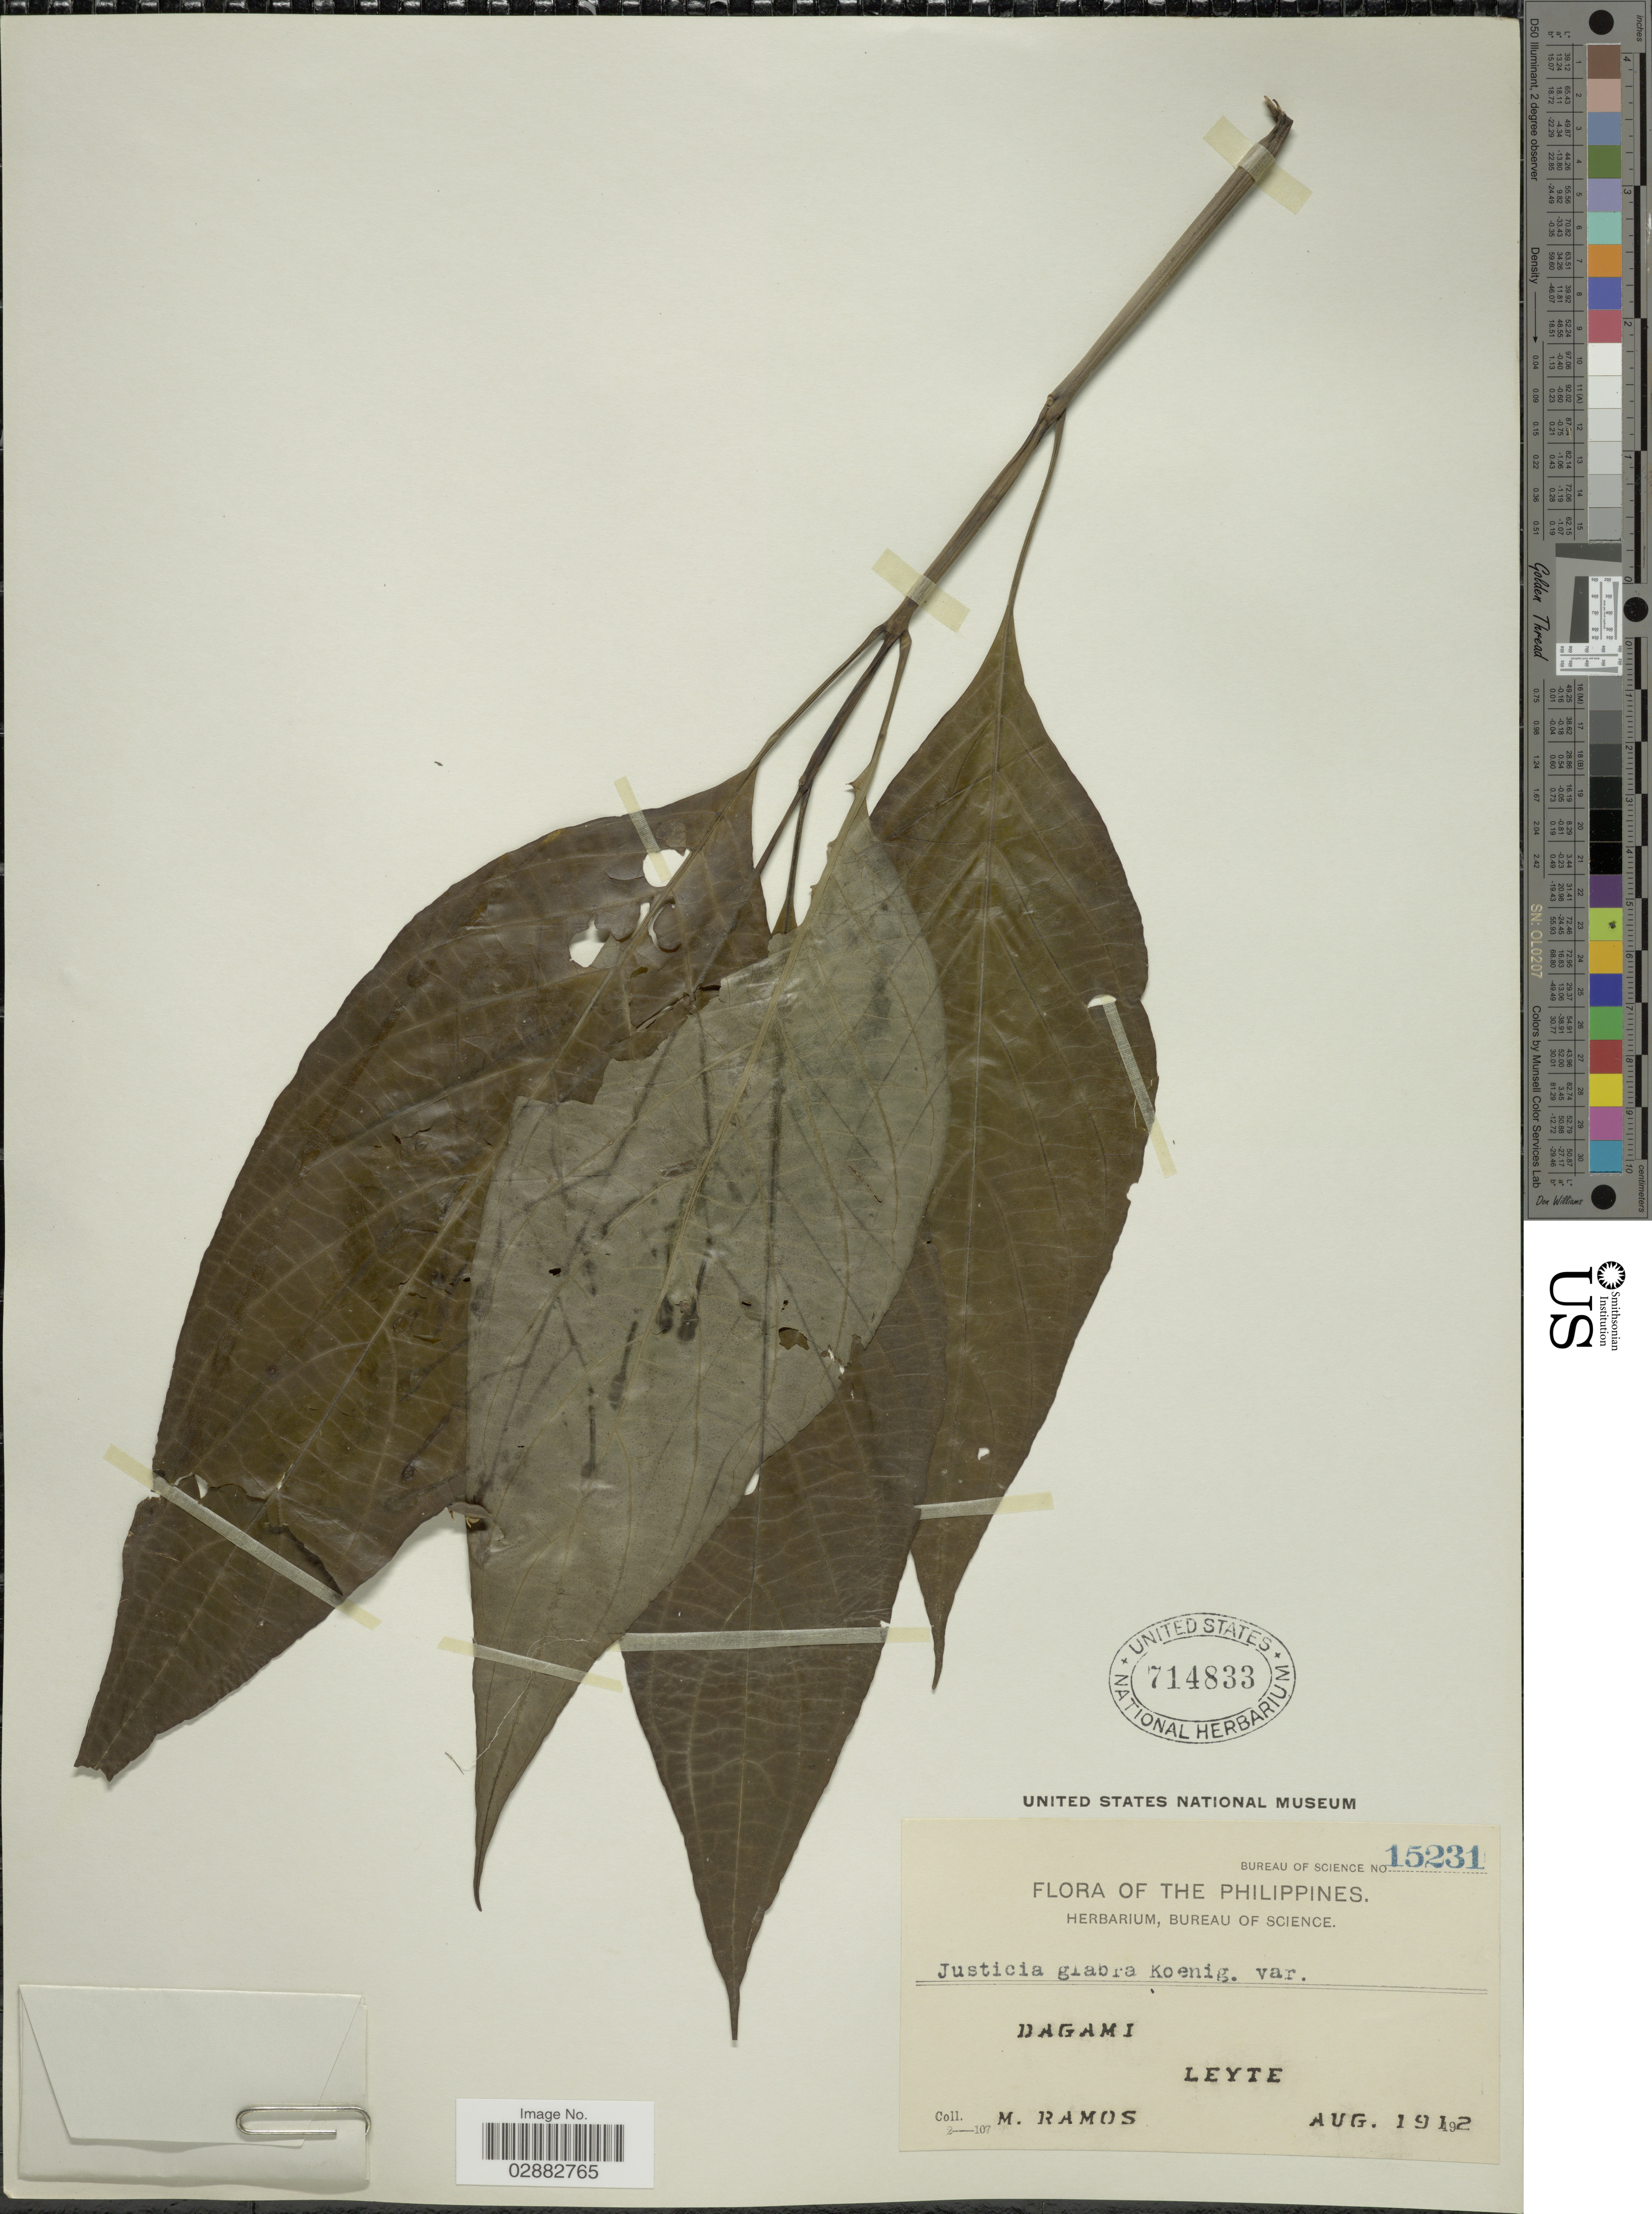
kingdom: Plantae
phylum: Tracheophyta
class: Magnoliopsida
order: Lamiales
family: Acanthaceae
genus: Justicia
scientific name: Justicia glabra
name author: K.D. Koenig ex Roxb.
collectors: M. Ramos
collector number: Bureau of Science 15231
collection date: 1912-08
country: Philippines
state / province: Eastern Visayas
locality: Dagami. Leyte.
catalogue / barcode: US 714833